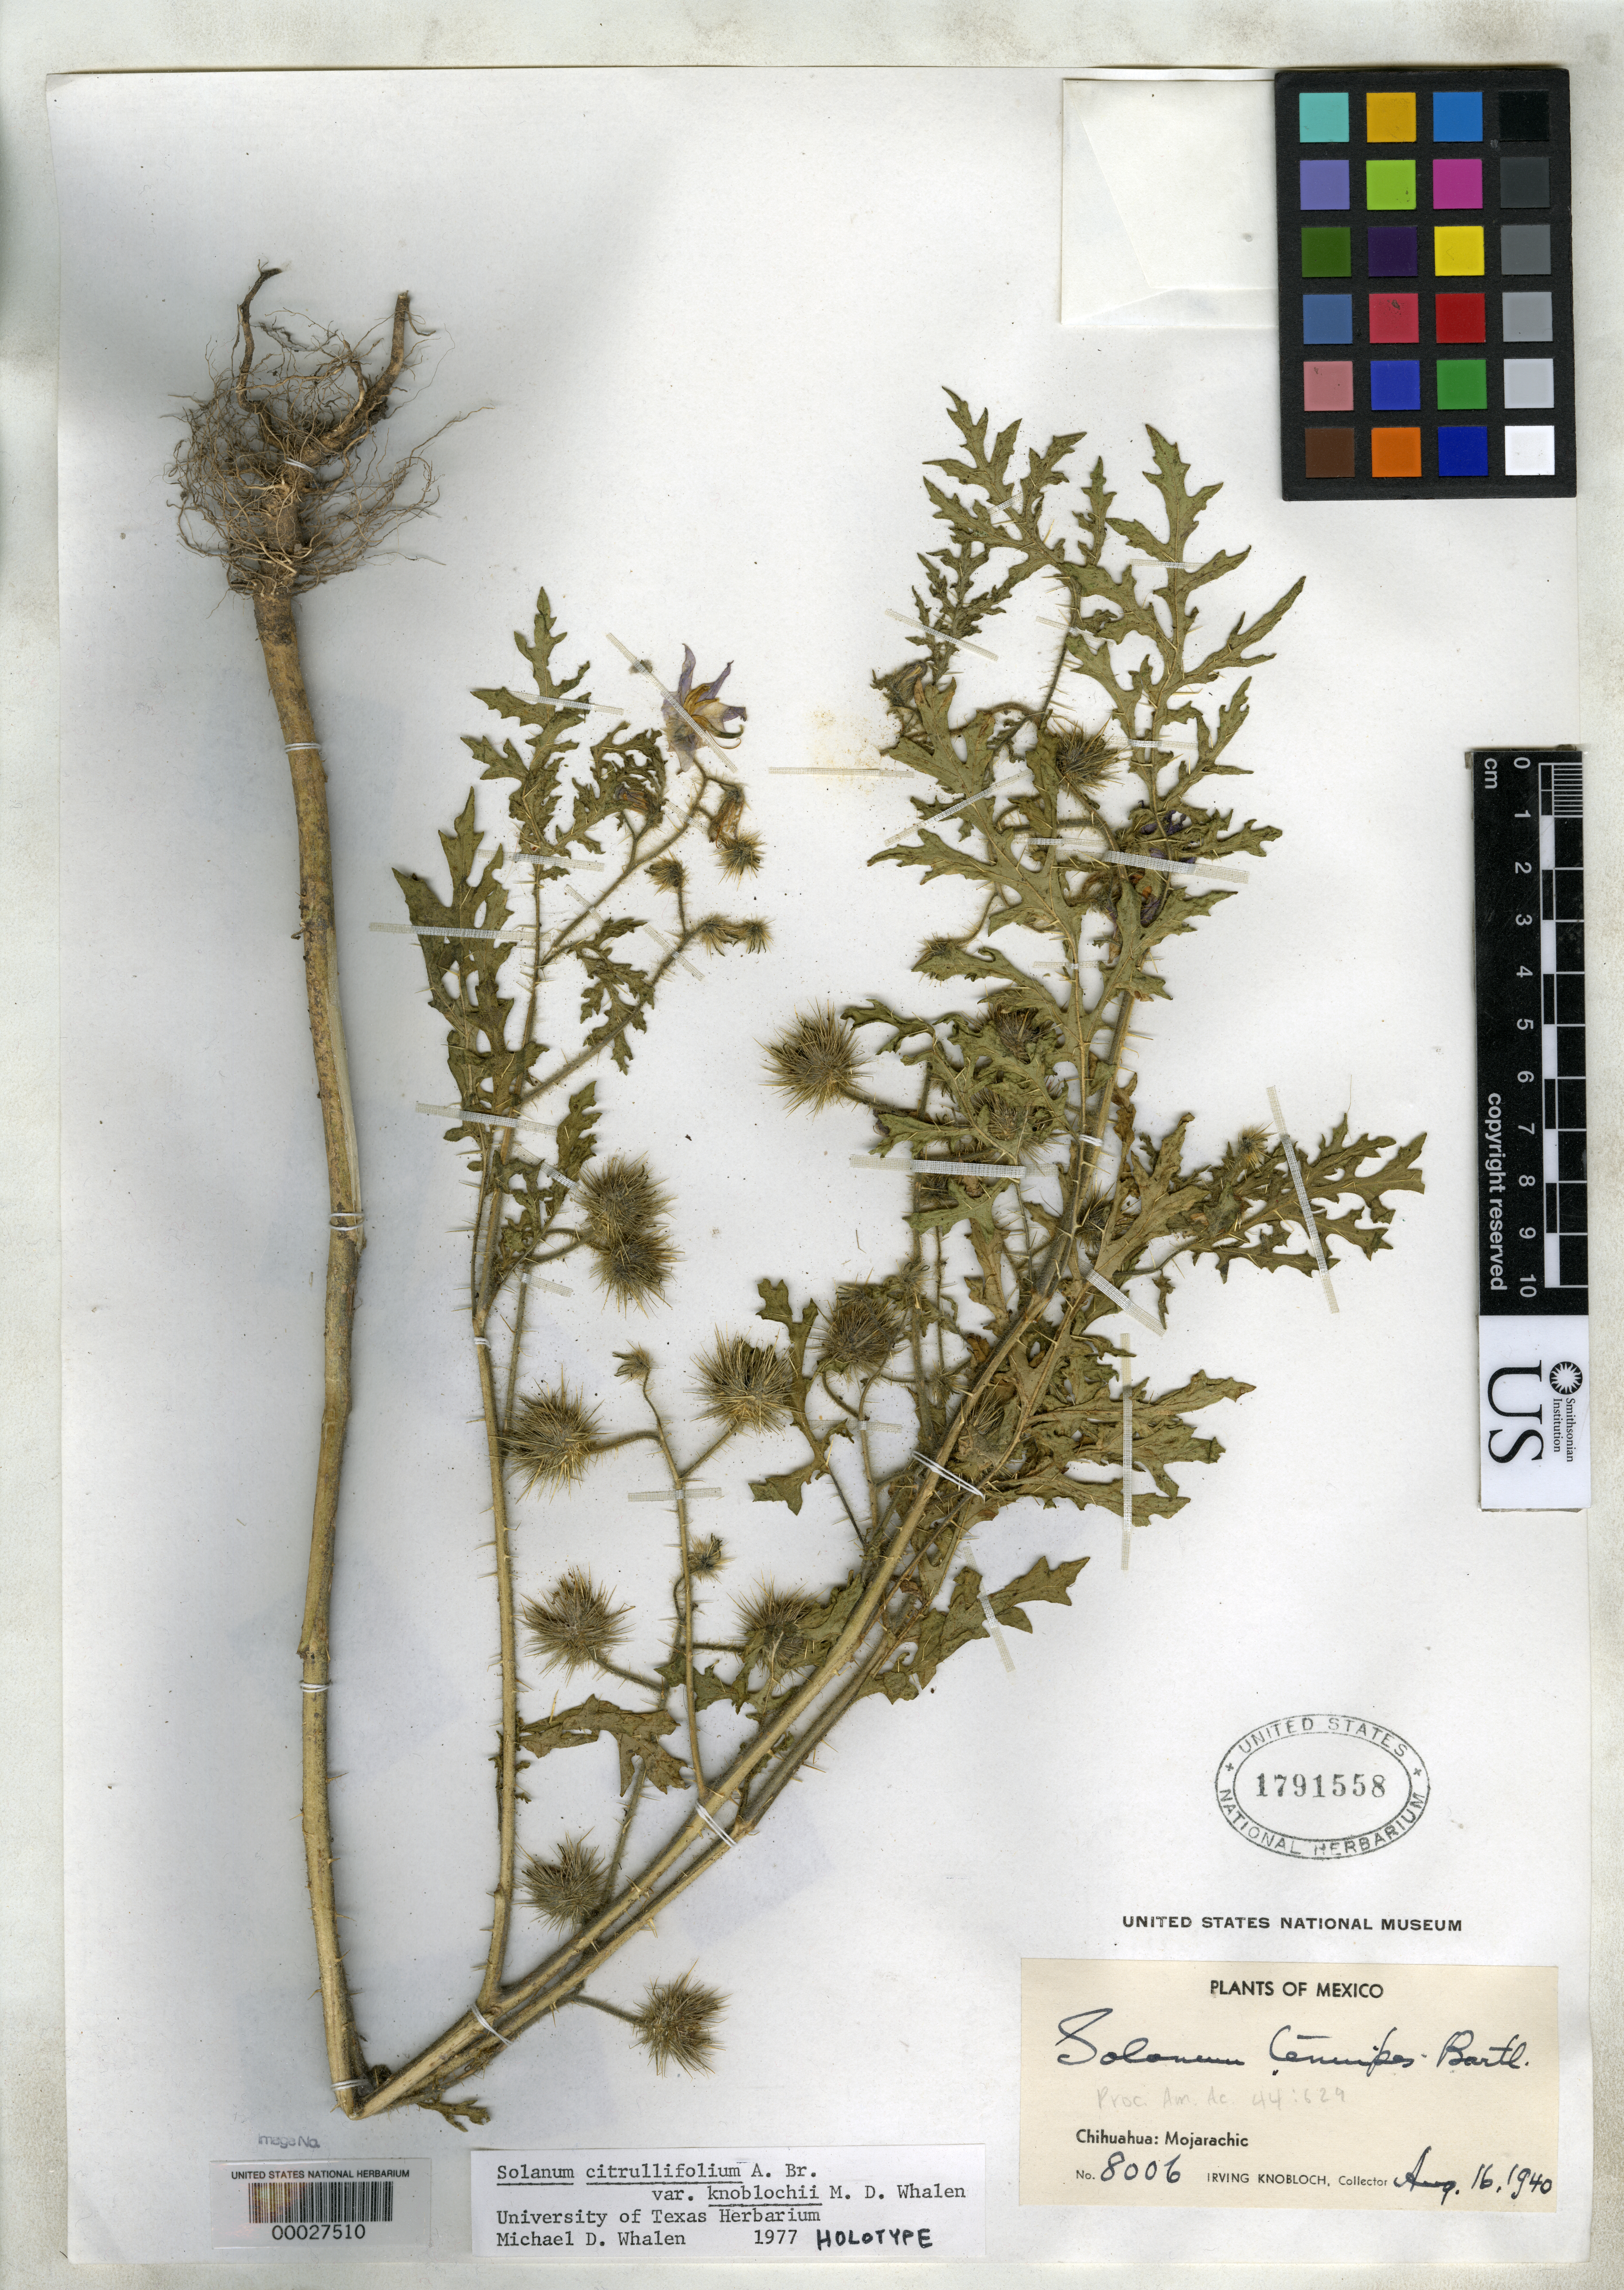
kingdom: Plantae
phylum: Tracheophyta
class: Magnoliopsida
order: Solanales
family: Solanaceae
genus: Solanum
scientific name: Solanum citrullifolium var. knoblochii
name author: Whalen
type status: Holotype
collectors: I. W. Knobloch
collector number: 8006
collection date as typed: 16 Aug 1940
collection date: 1940-08-16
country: Mexico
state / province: Chihuahua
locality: Mojarachic.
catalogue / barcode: US 1791558